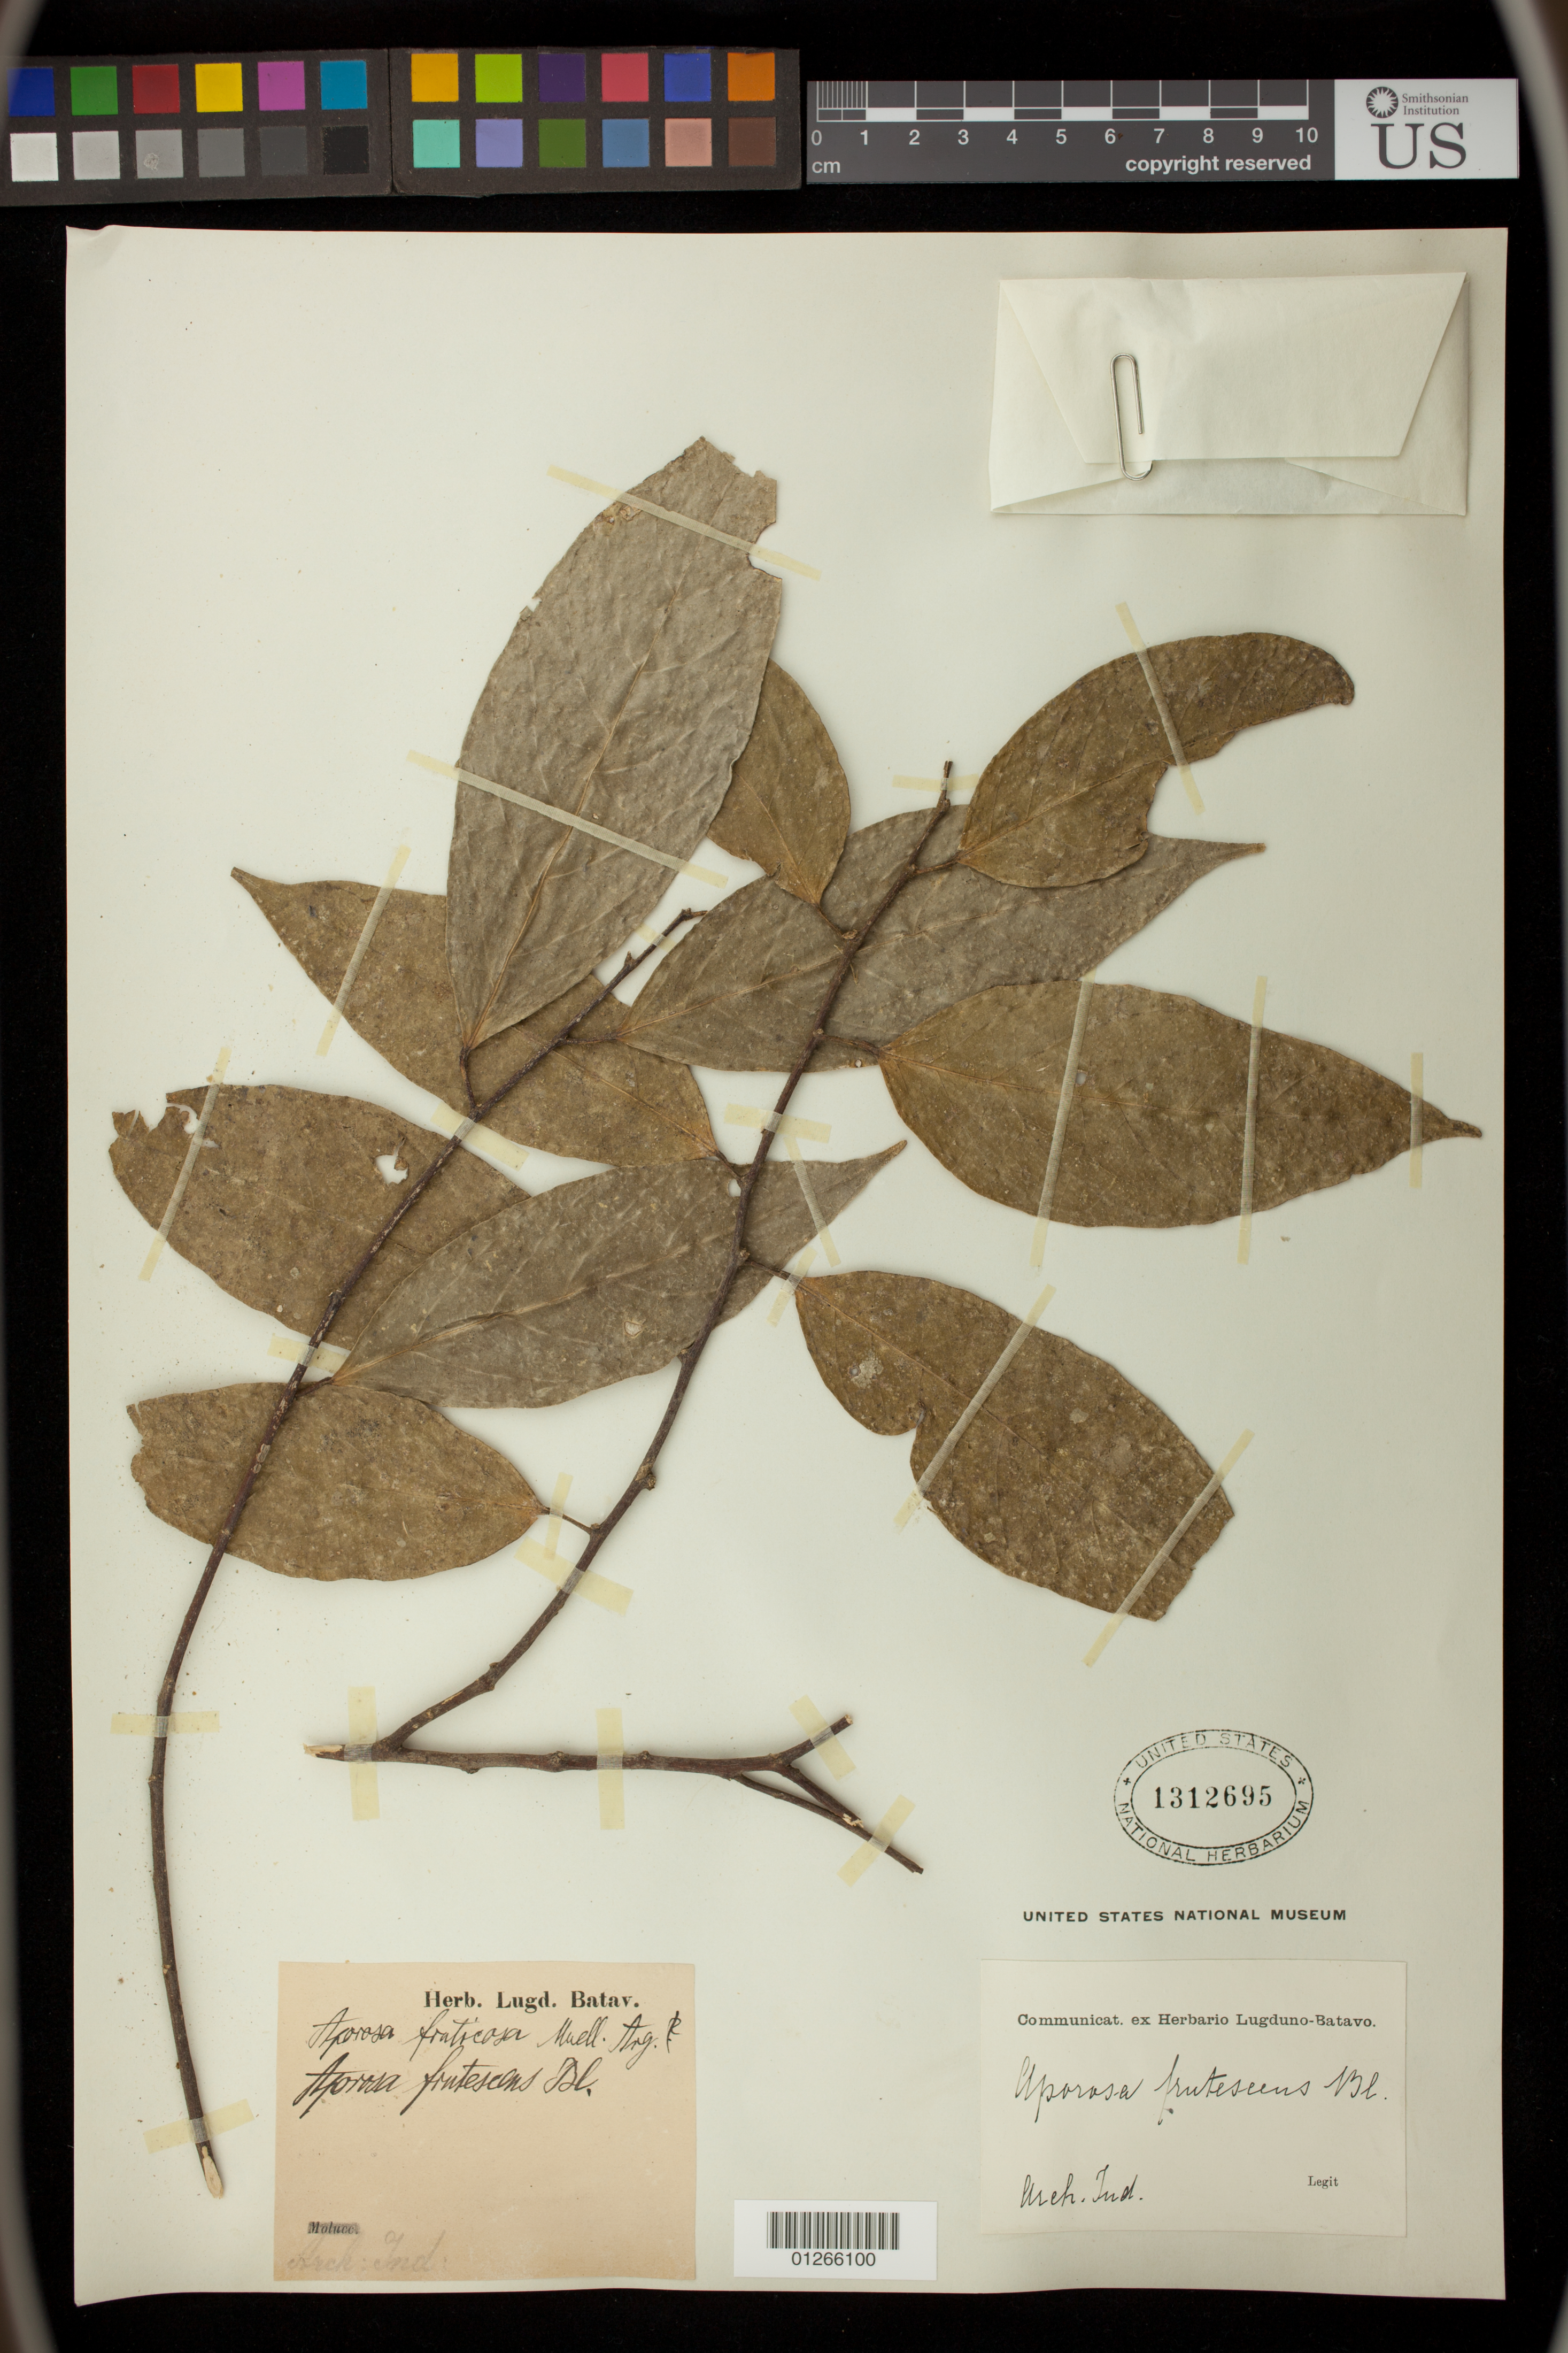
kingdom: Plantae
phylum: Tracheophyta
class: Magnoliopsida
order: Malpighiales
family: Phyllanthaceae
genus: Aporosa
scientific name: Aporosa frutescens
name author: Blume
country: Indonesia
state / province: Sumatra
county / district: Aceh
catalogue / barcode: US 1312695